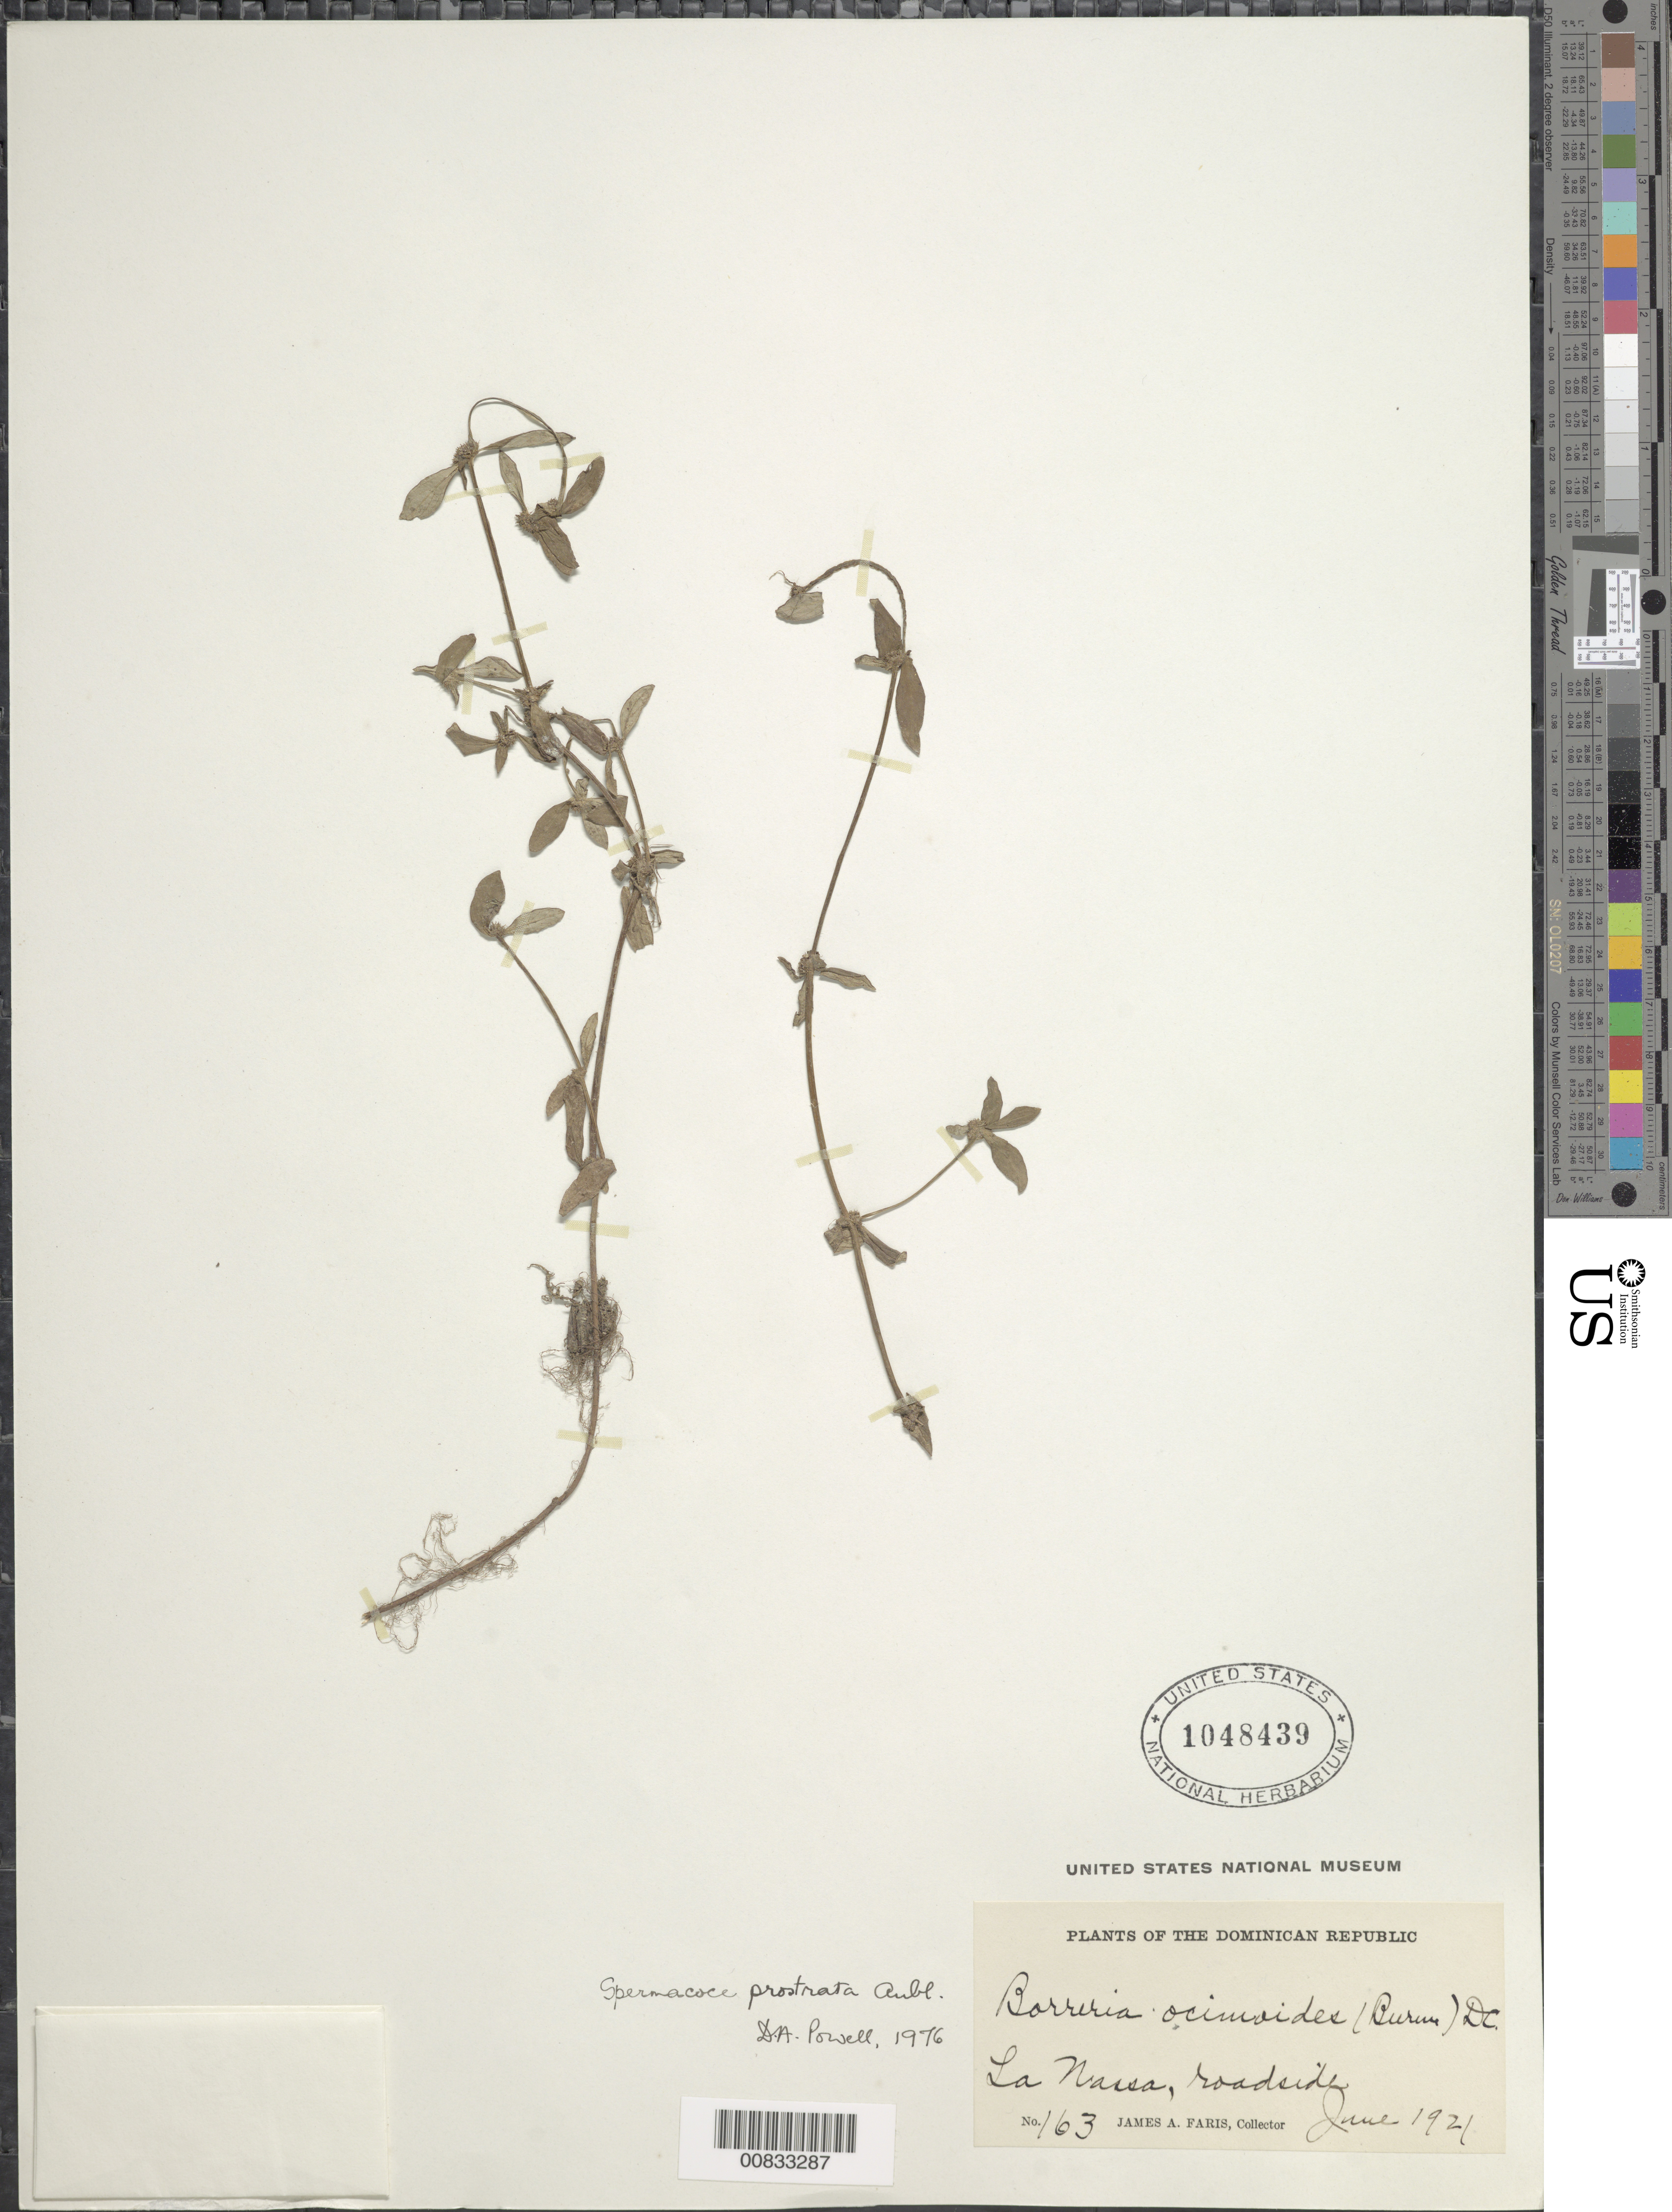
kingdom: Plantae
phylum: Tracheophyta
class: Magnoliopsida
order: Gentianales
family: Rubiaceae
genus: Spermacoce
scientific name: Spermacoce prostrata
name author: Aubl.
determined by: Powell, D. A.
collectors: J. Faris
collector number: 163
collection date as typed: Jun 1921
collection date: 1921-06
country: Dominican Republic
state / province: San Cristóbal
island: Hispaniola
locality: La Massa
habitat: Roadside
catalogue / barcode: US 1048439